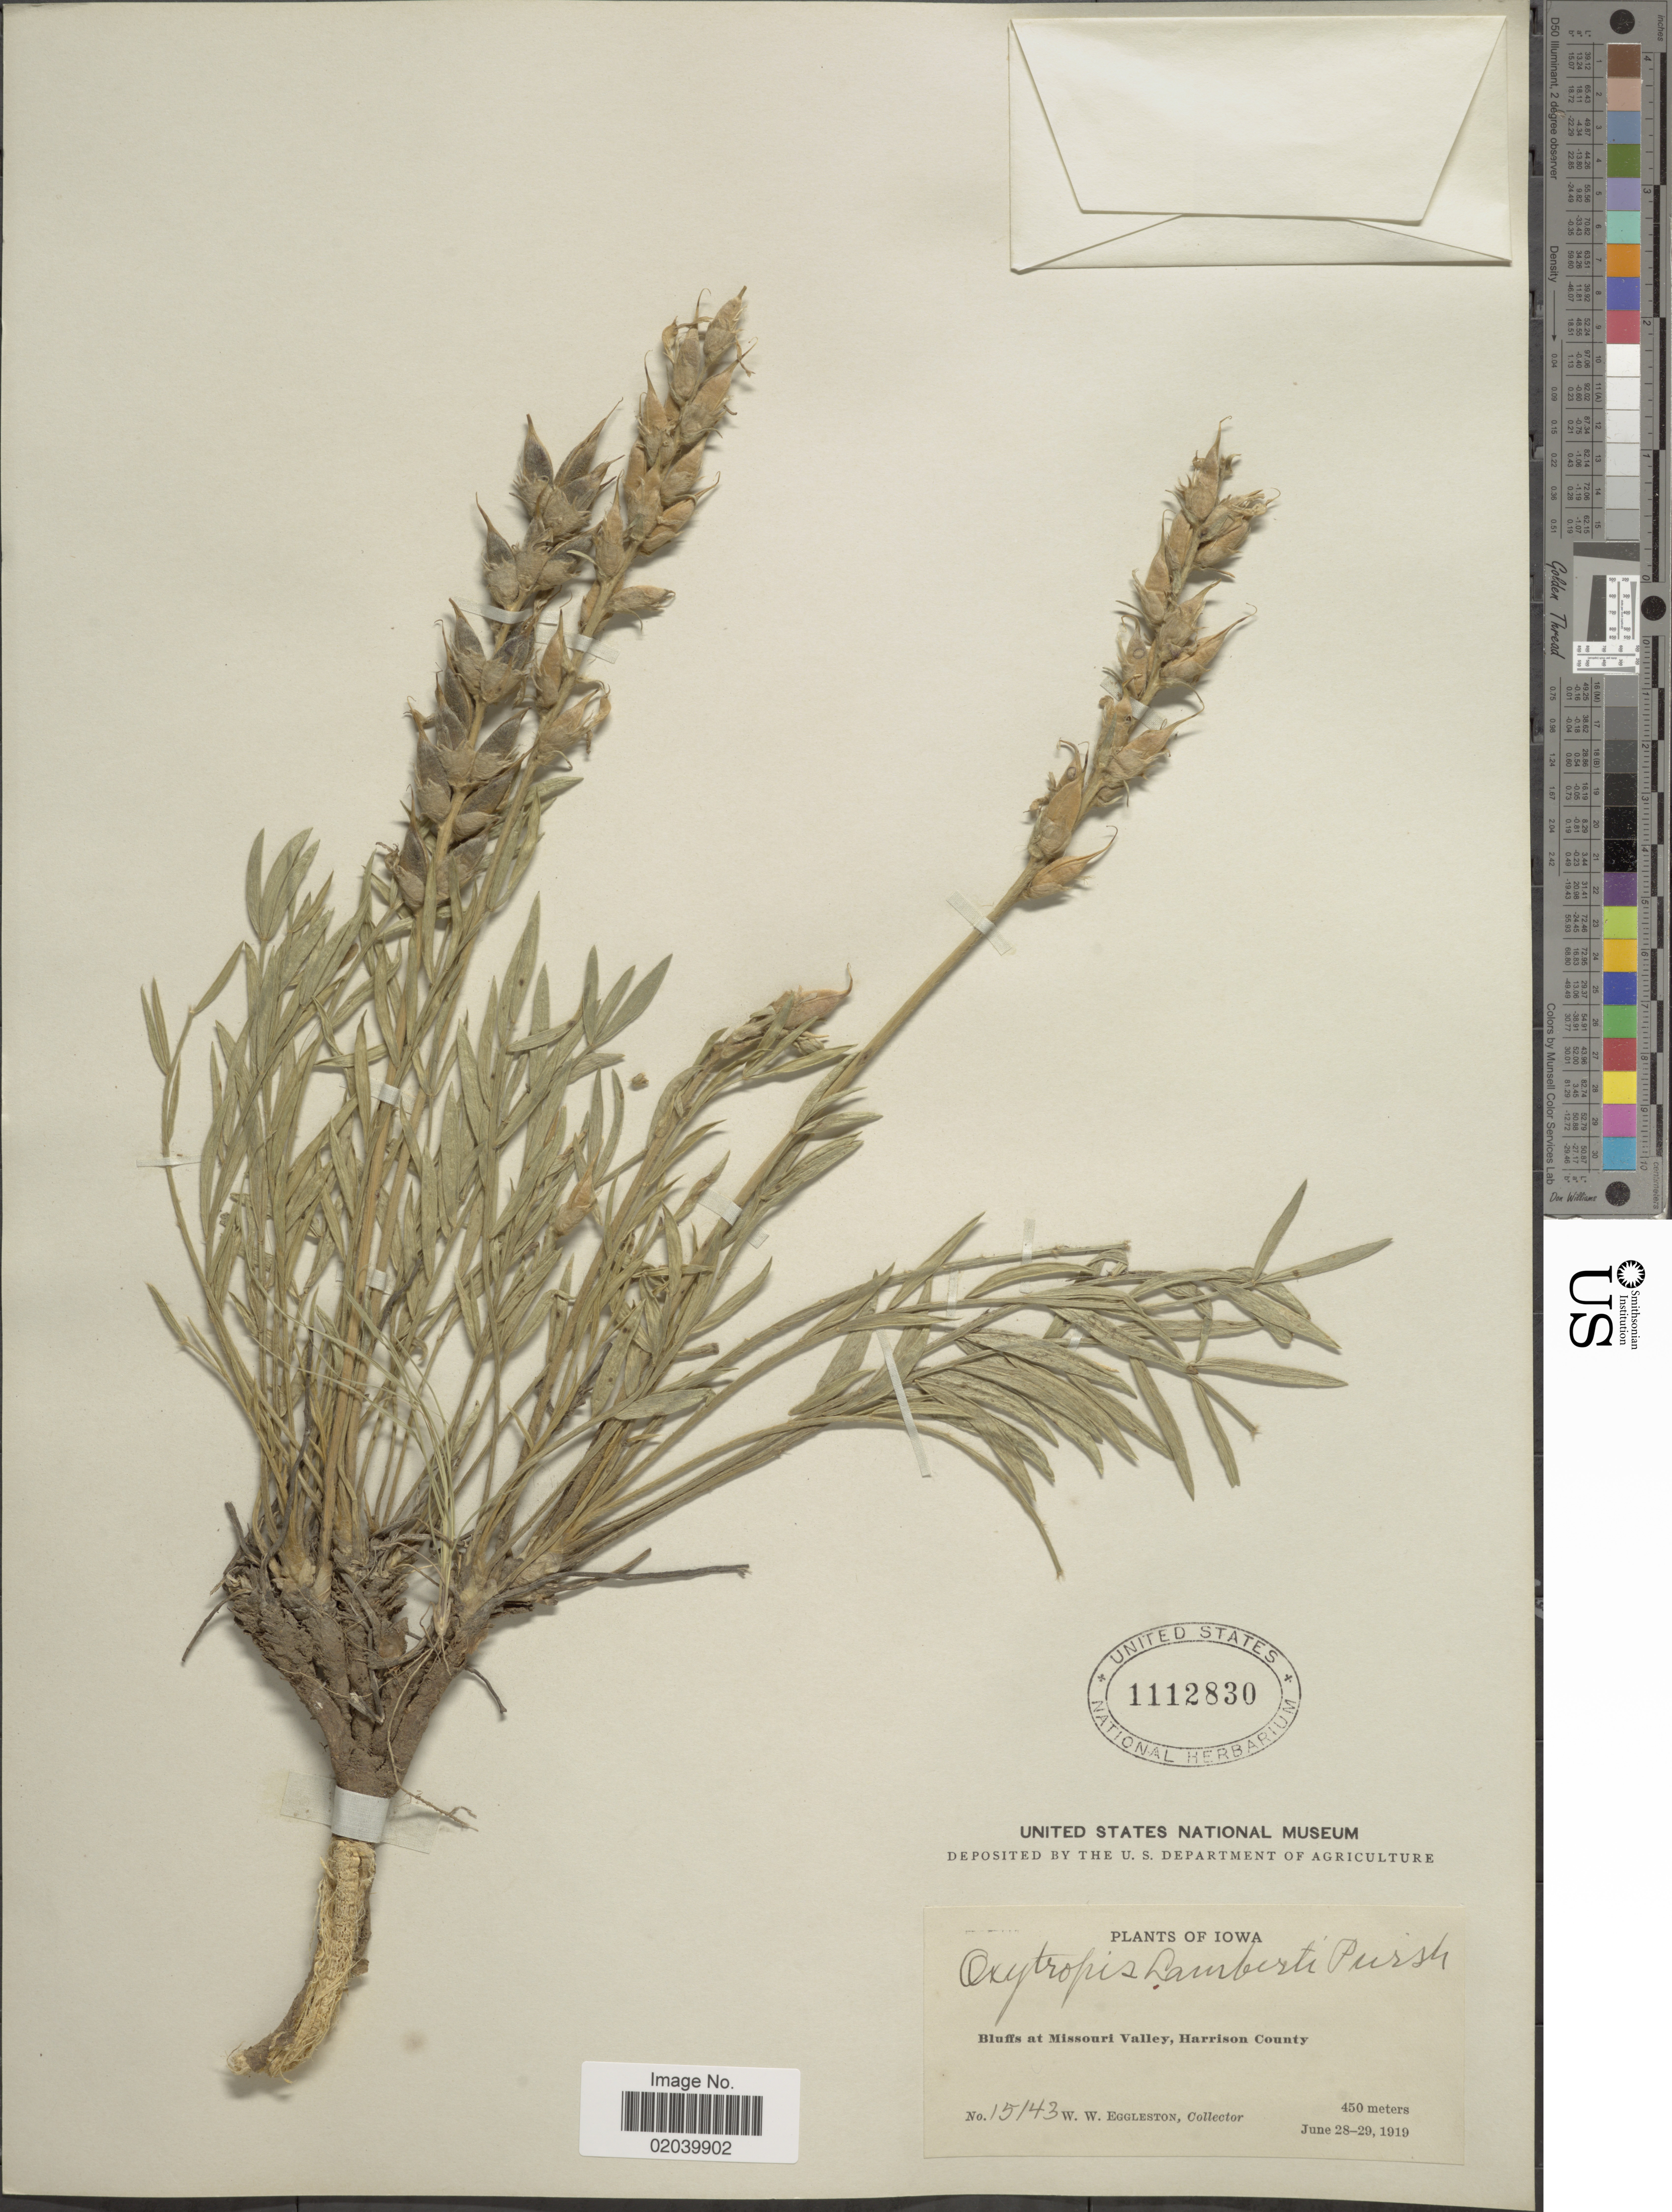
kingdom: Plantae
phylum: Tracheophyta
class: Magnoliopsida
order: Fabales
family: Fabaceae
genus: Oxytropis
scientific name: Oxytropis lambertii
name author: Pursh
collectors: W. W. Eggleston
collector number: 15143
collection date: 1919-06-28/1919-06-29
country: United States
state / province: Iowa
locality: Bluffs at Missouri Valley, Harrison County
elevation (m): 450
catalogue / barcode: US 1112830